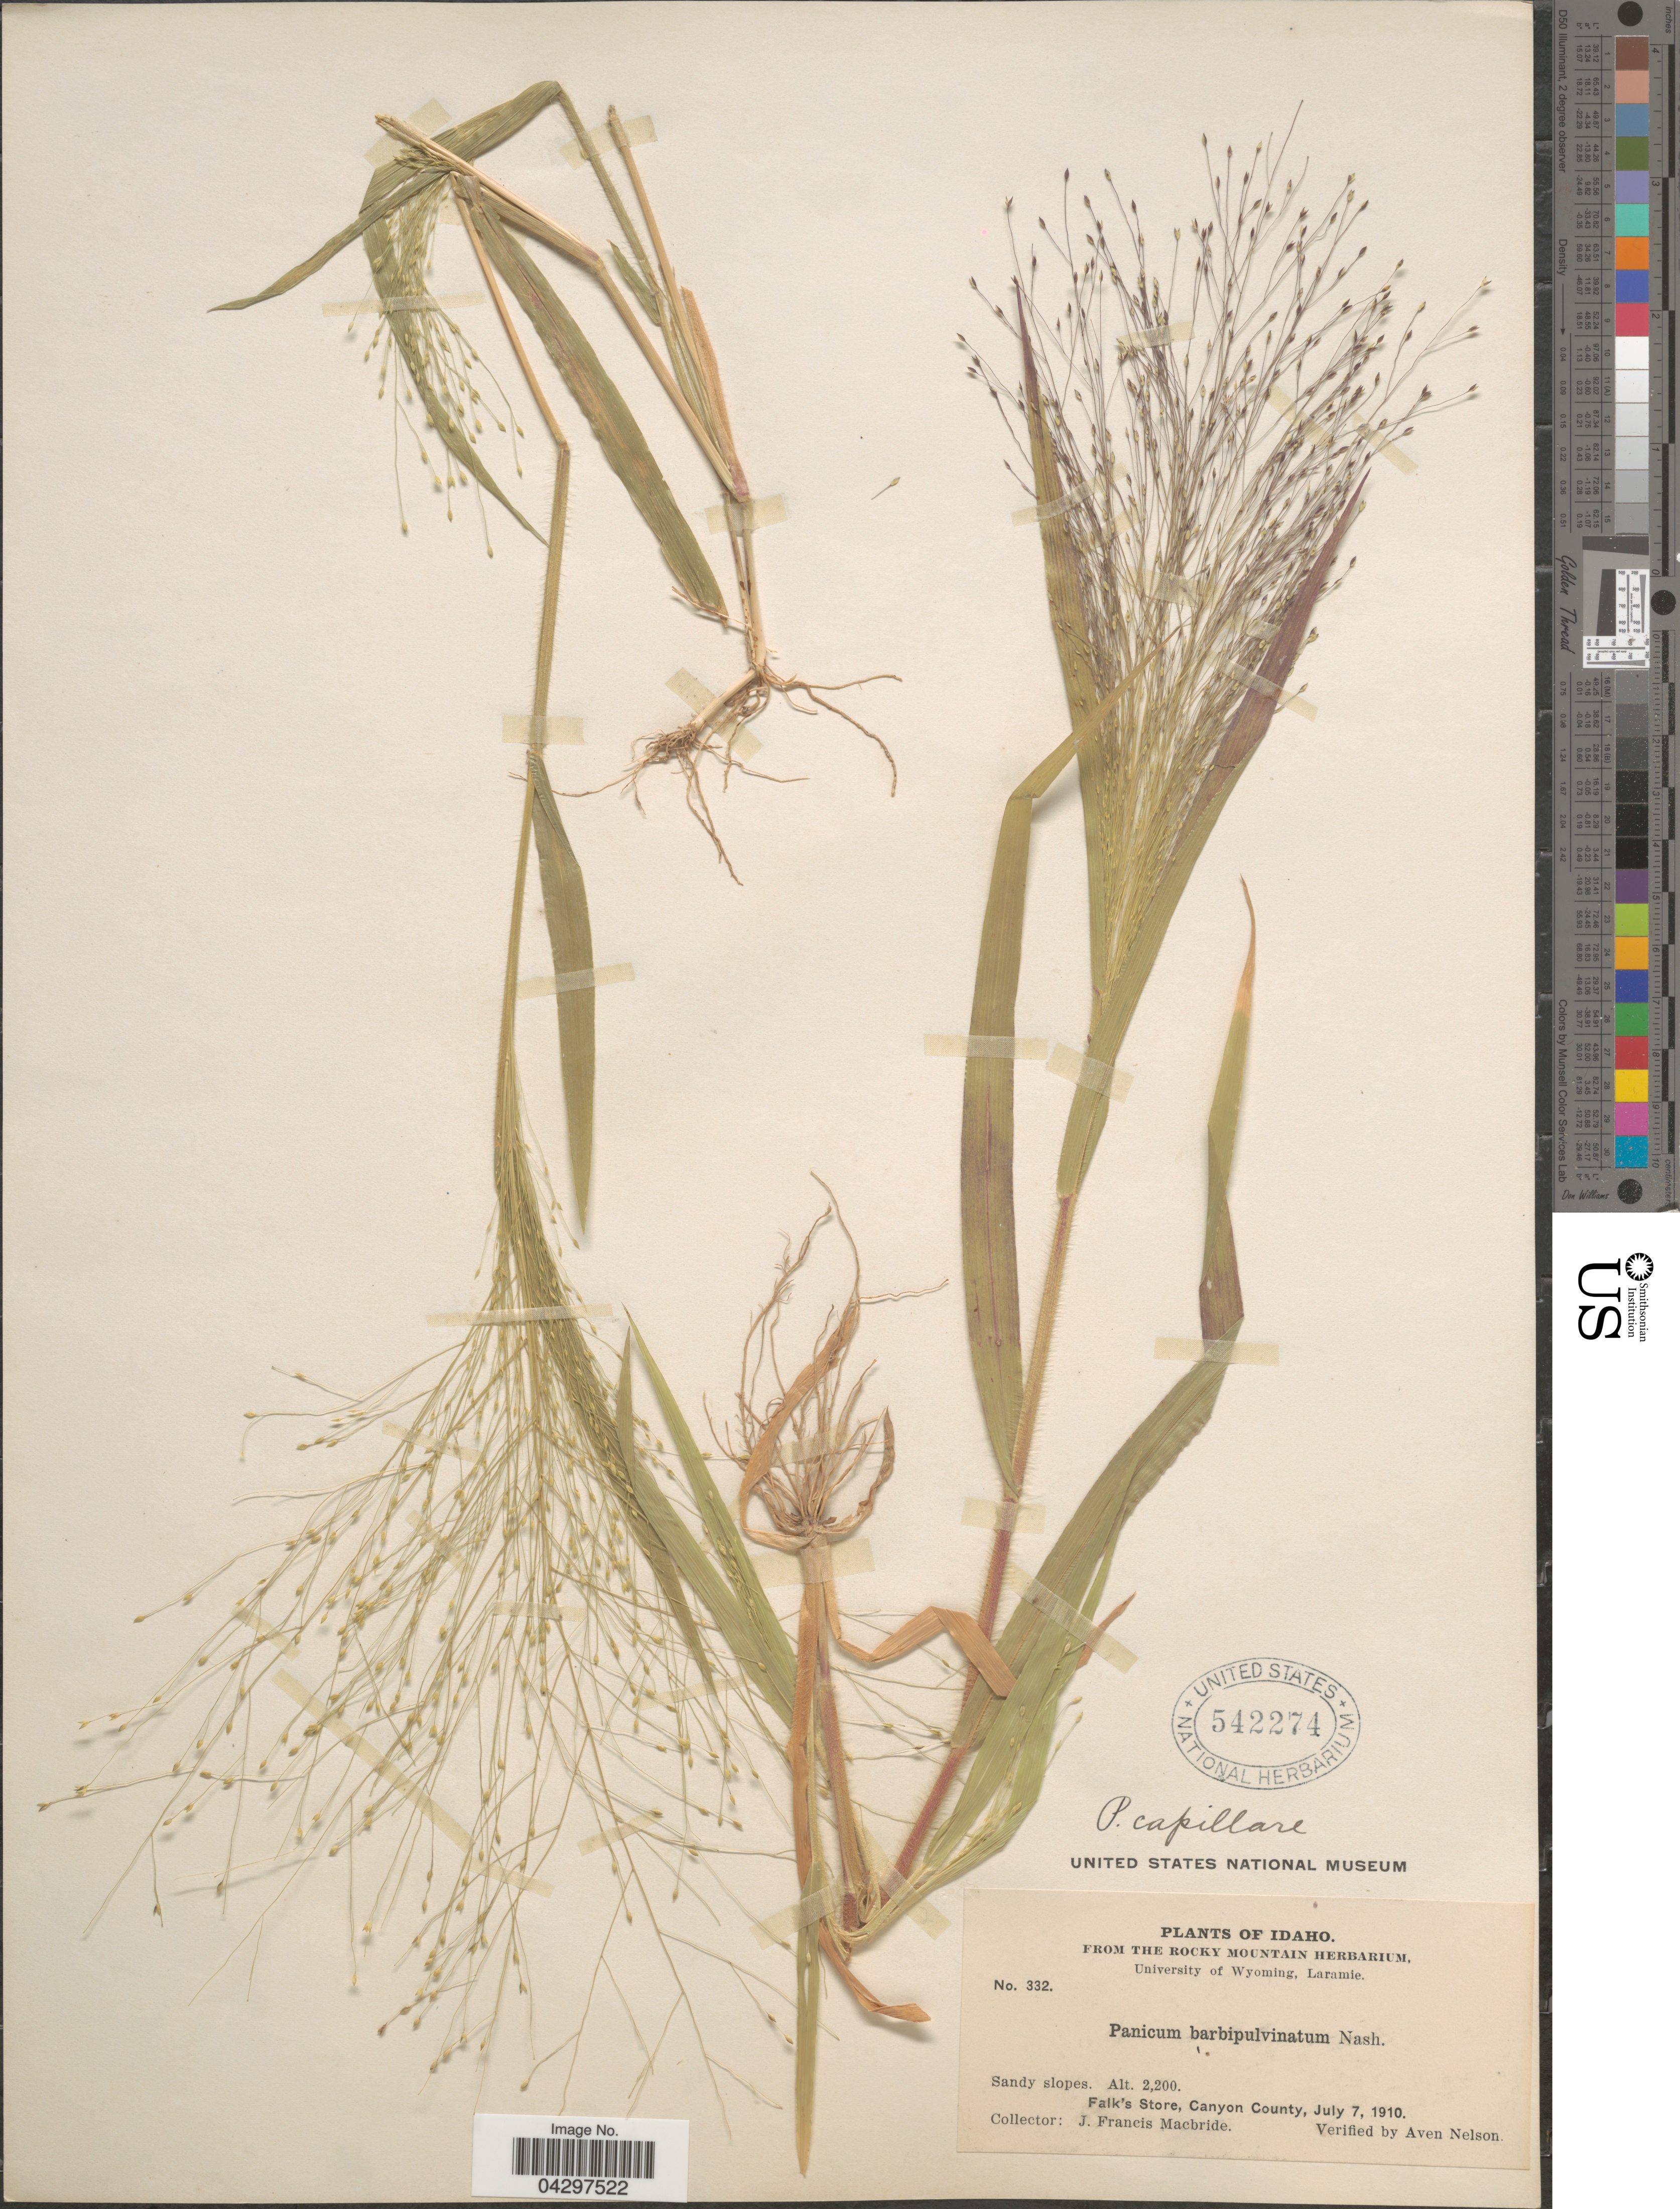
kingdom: Plantae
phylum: Tracheophyta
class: Liliopsida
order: Poales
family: Poaceae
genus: Panicum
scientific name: Panicum capillare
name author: L.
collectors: J. F. Macbride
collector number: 332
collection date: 1910-07-07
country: United States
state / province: Idaho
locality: Falk's Store, Canyon County.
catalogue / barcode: US 542274